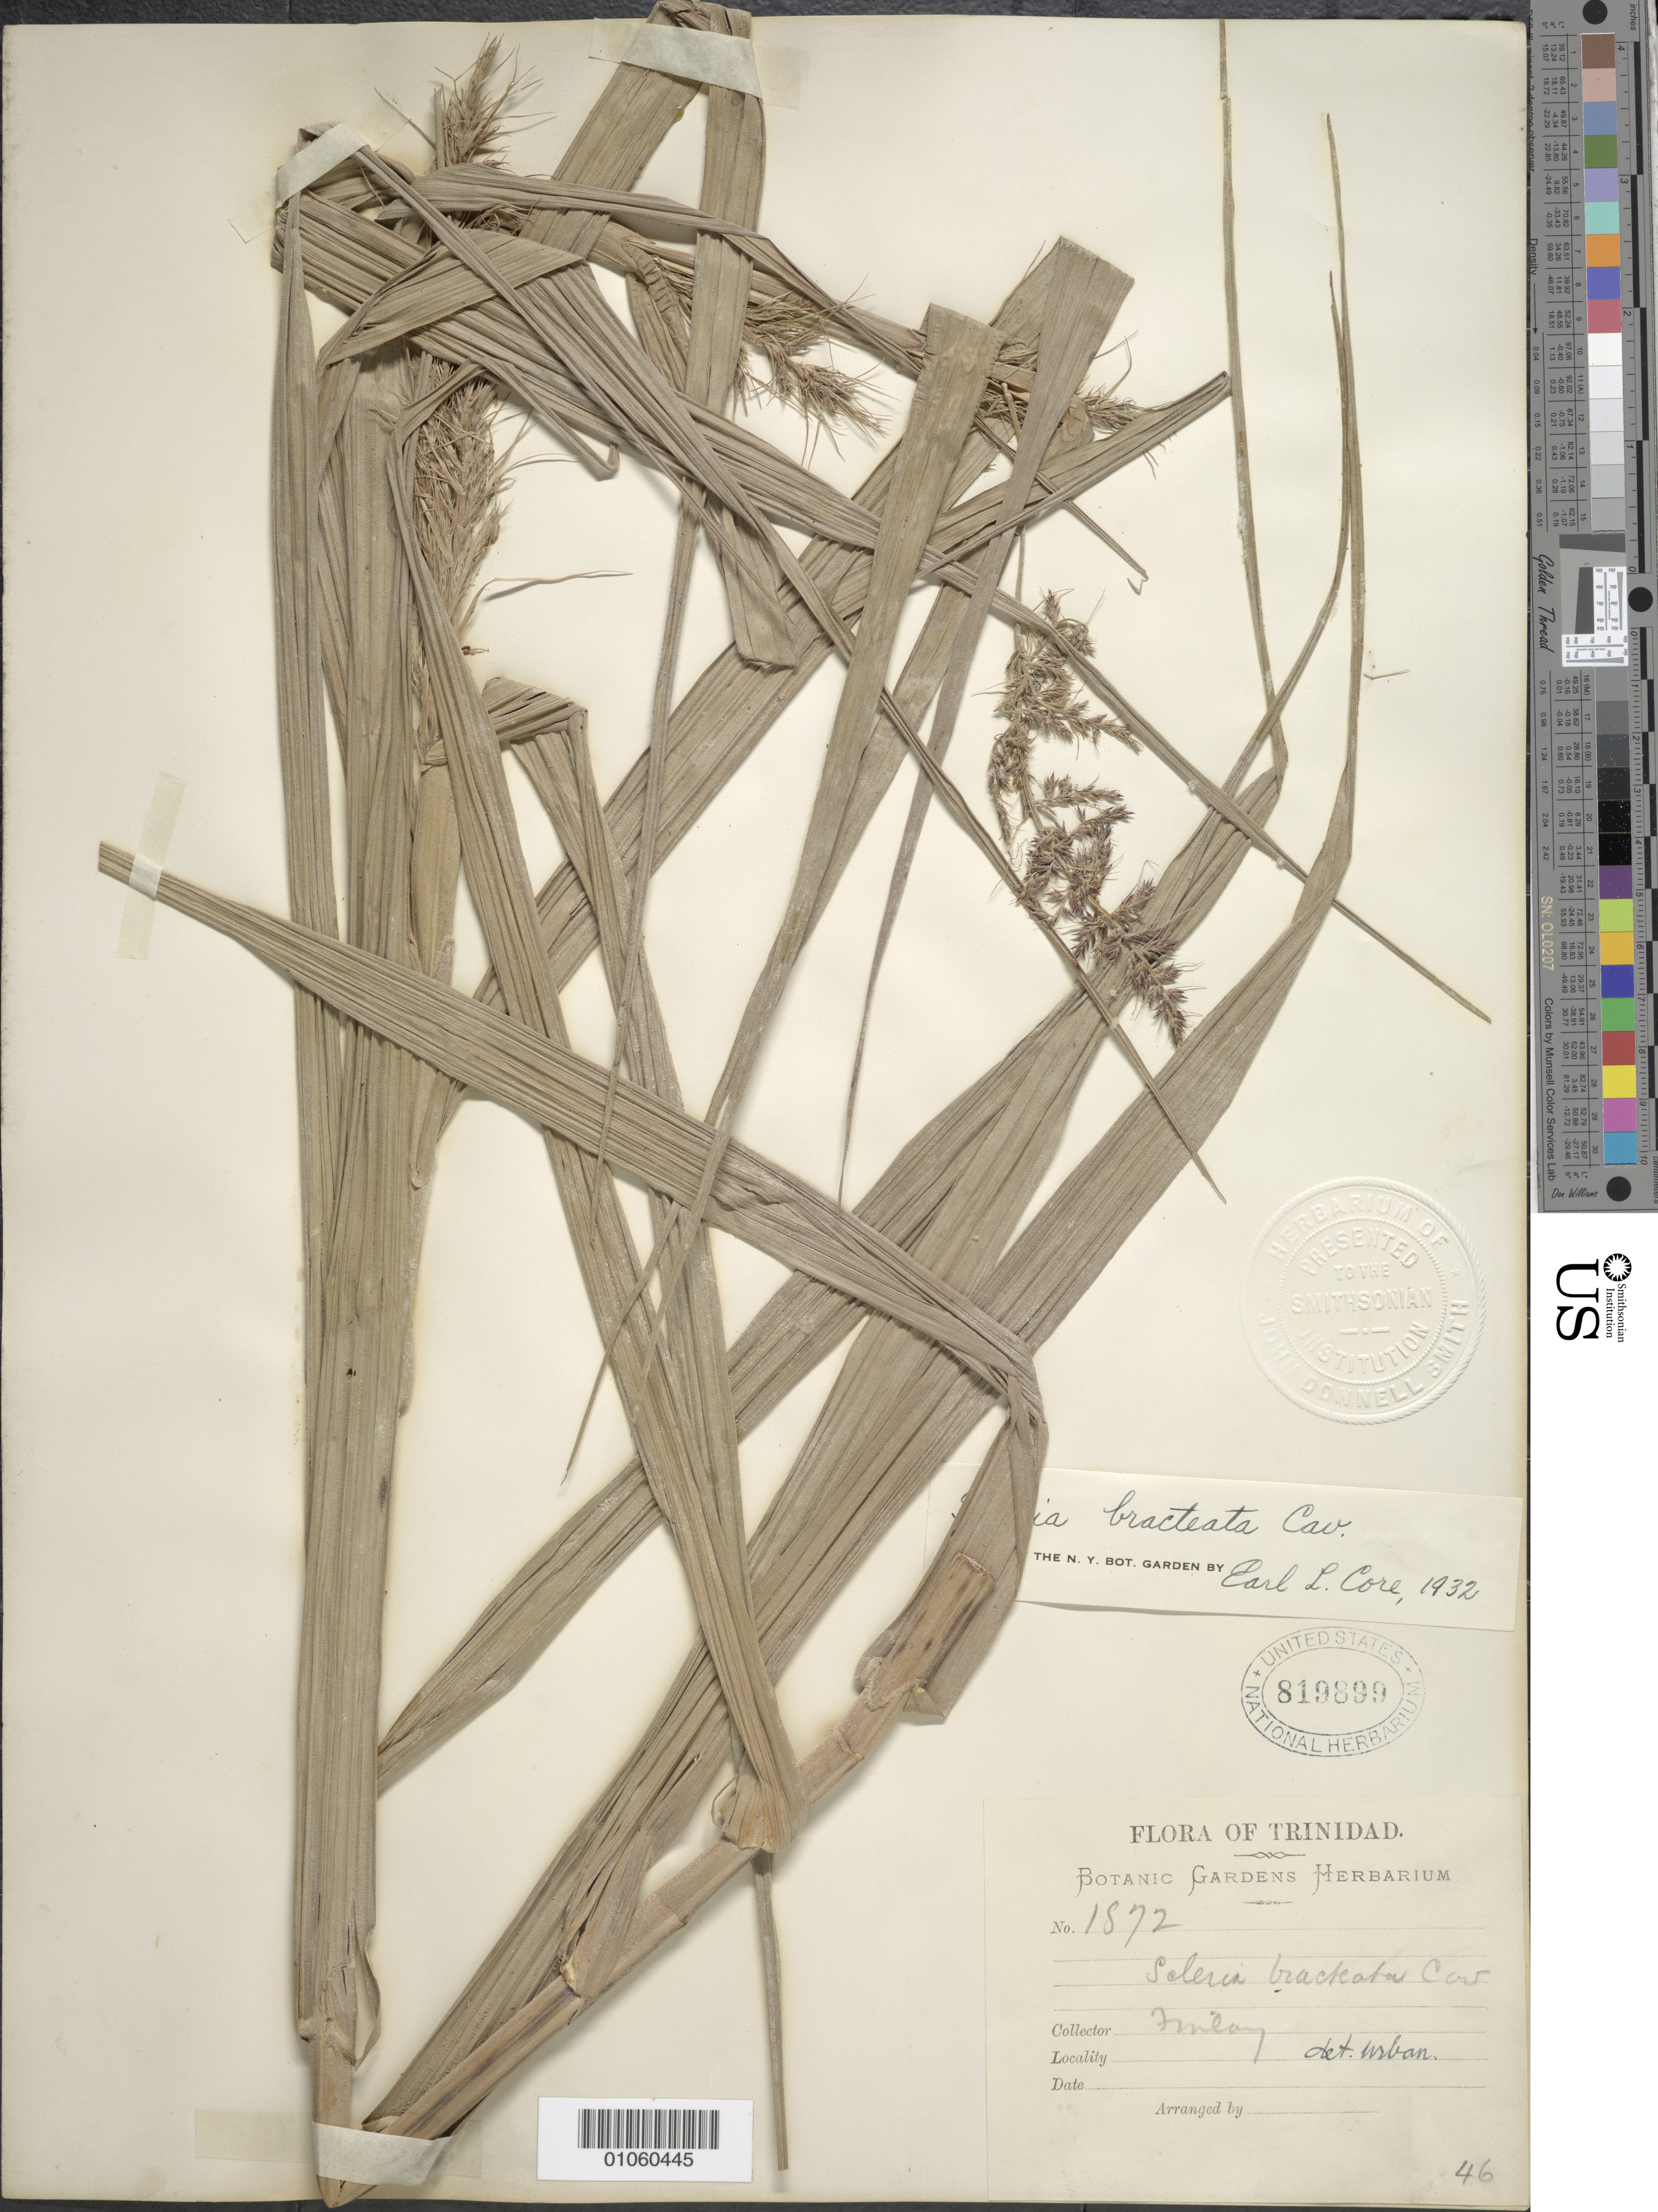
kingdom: Plantae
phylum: Tracheophyta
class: Liliopsida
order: Poales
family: Cyperaceae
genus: Scleria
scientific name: Scleria bracteata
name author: Cav.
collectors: -. Finlay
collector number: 1872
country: Trinidad and Tobago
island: Trinidad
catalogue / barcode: US 819899